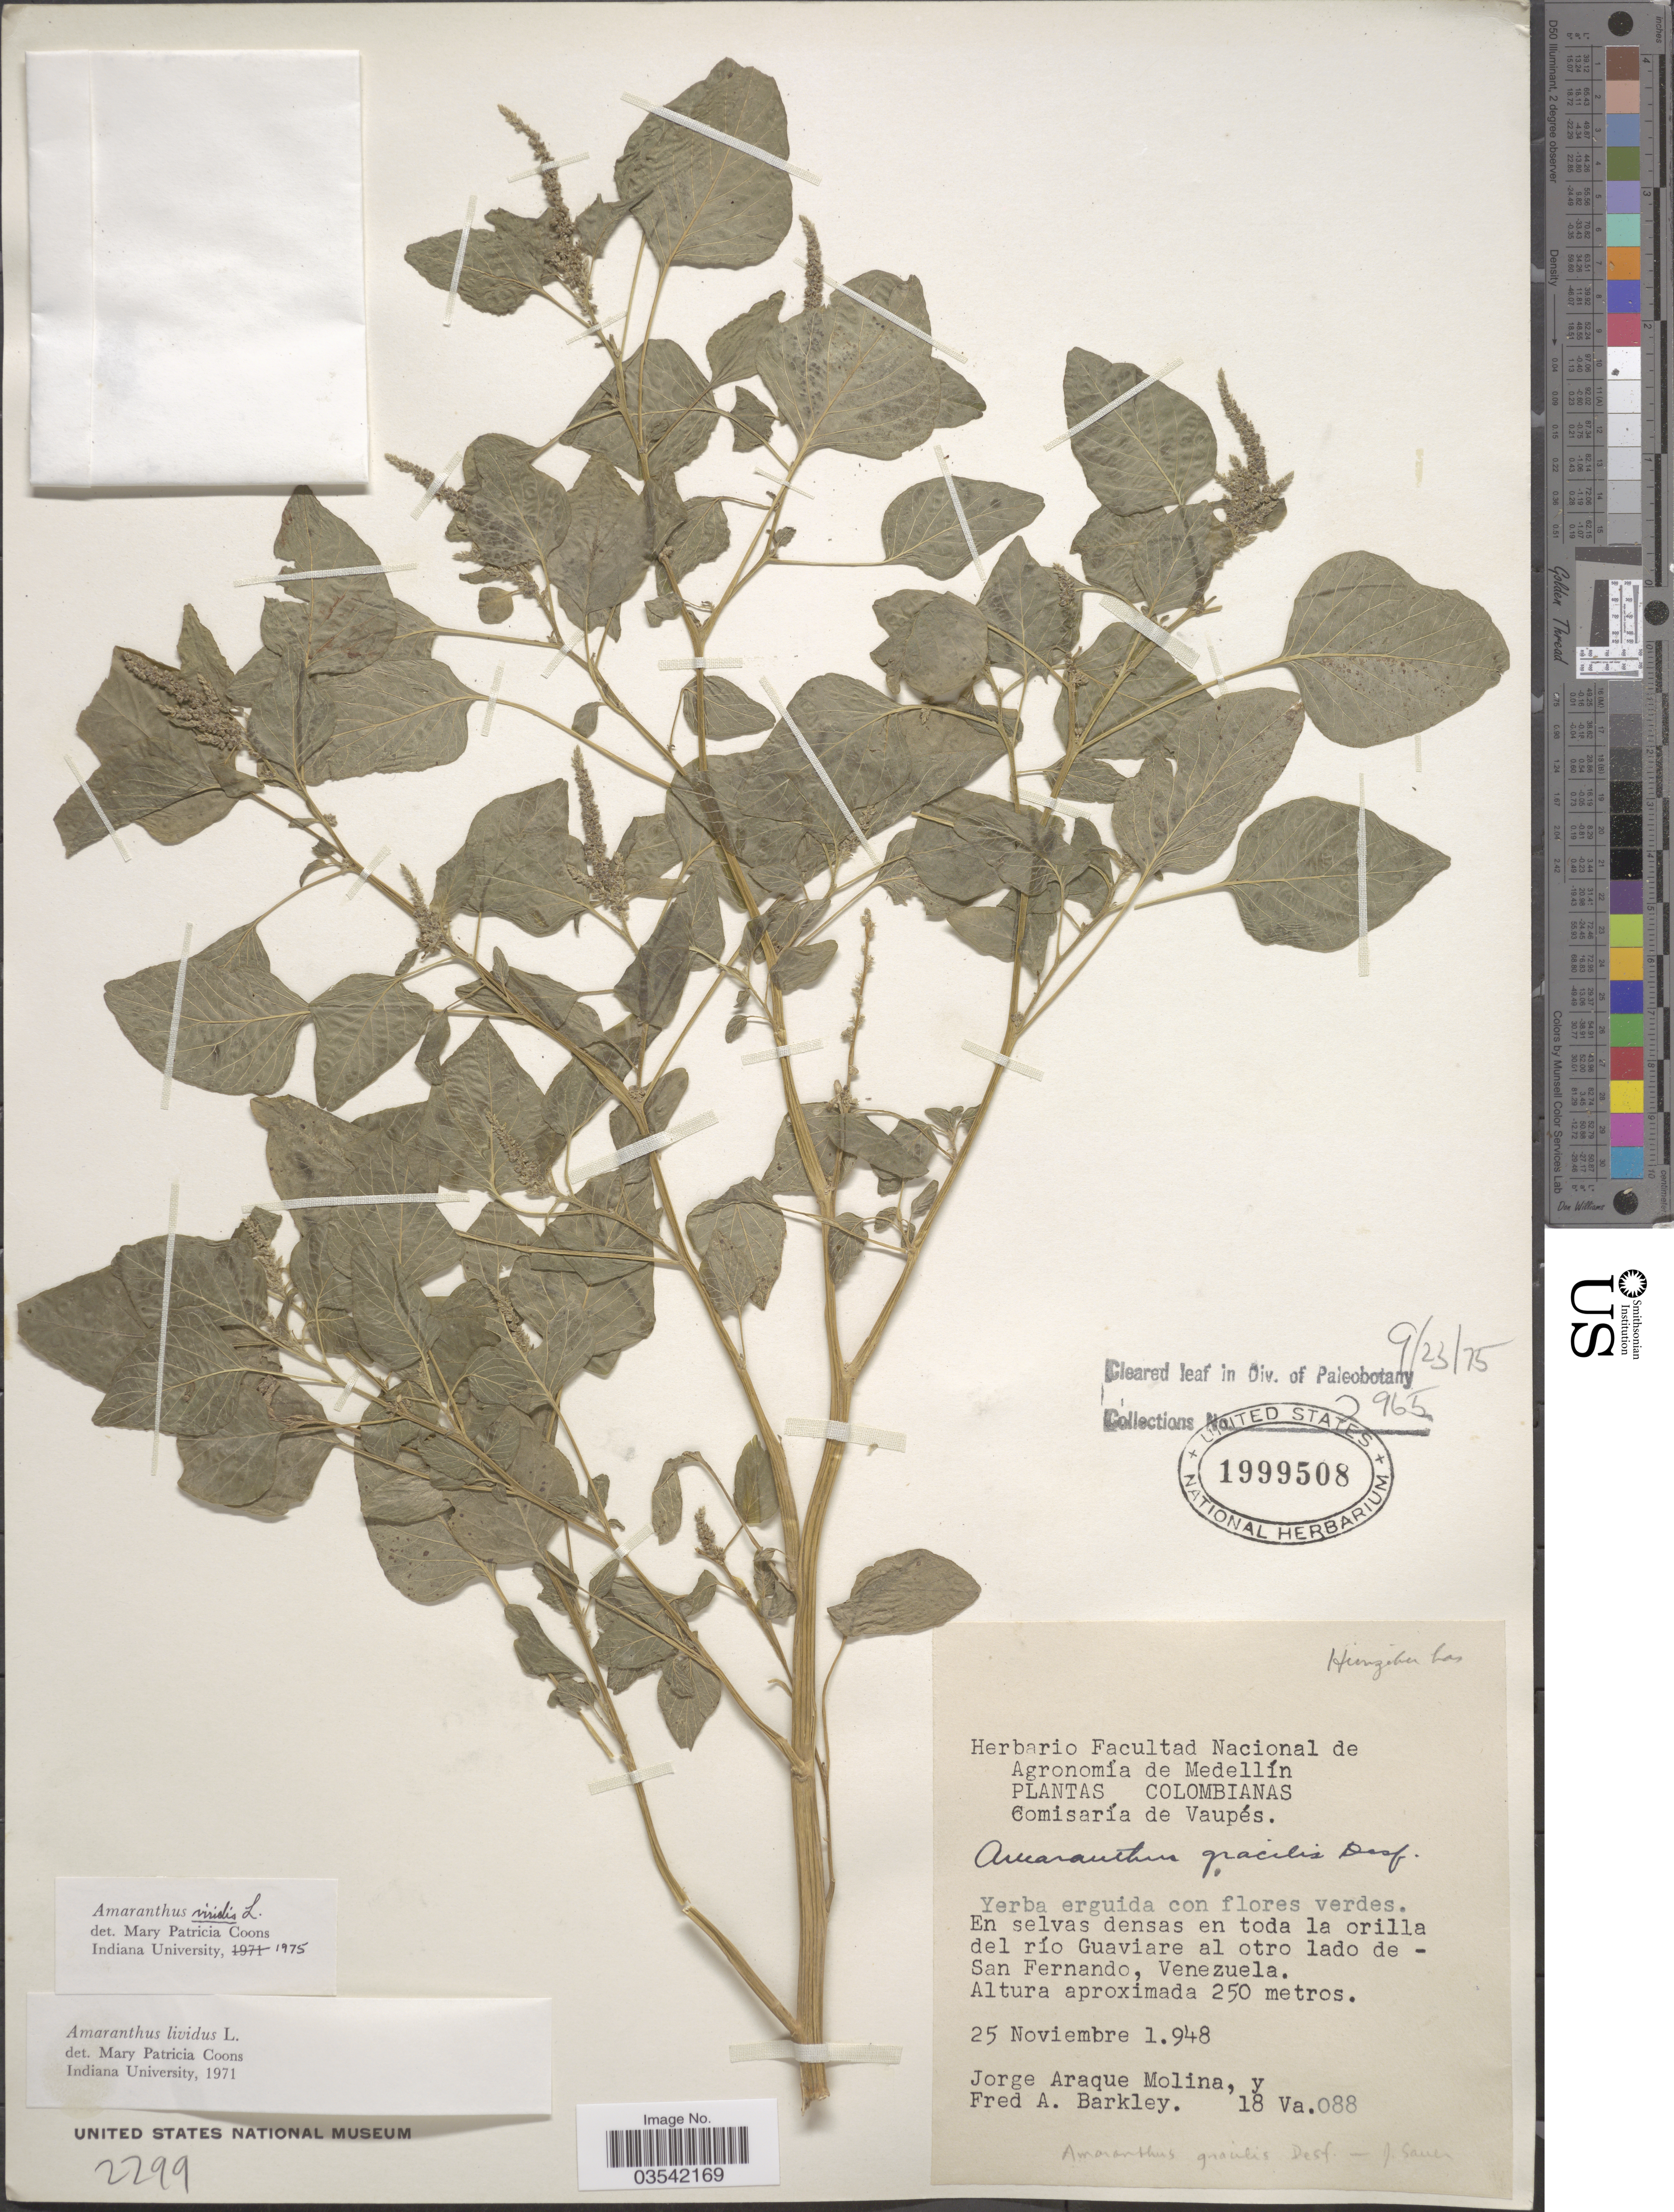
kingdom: Plantae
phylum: Tracheophyta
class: Magnoliopsida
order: Caryophyllales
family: Amaranthaceae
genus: Amaranthus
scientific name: Amaranthus viridis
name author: L.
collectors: J. Araque Molina & F. A. Barkley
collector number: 18Va. 088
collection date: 1948-11-25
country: Colombia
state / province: Vaupés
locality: Comisaría Vaupes. La orilla del río Guaviare al otro lado de San Fernando.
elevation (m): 250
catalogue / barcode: US 1999508